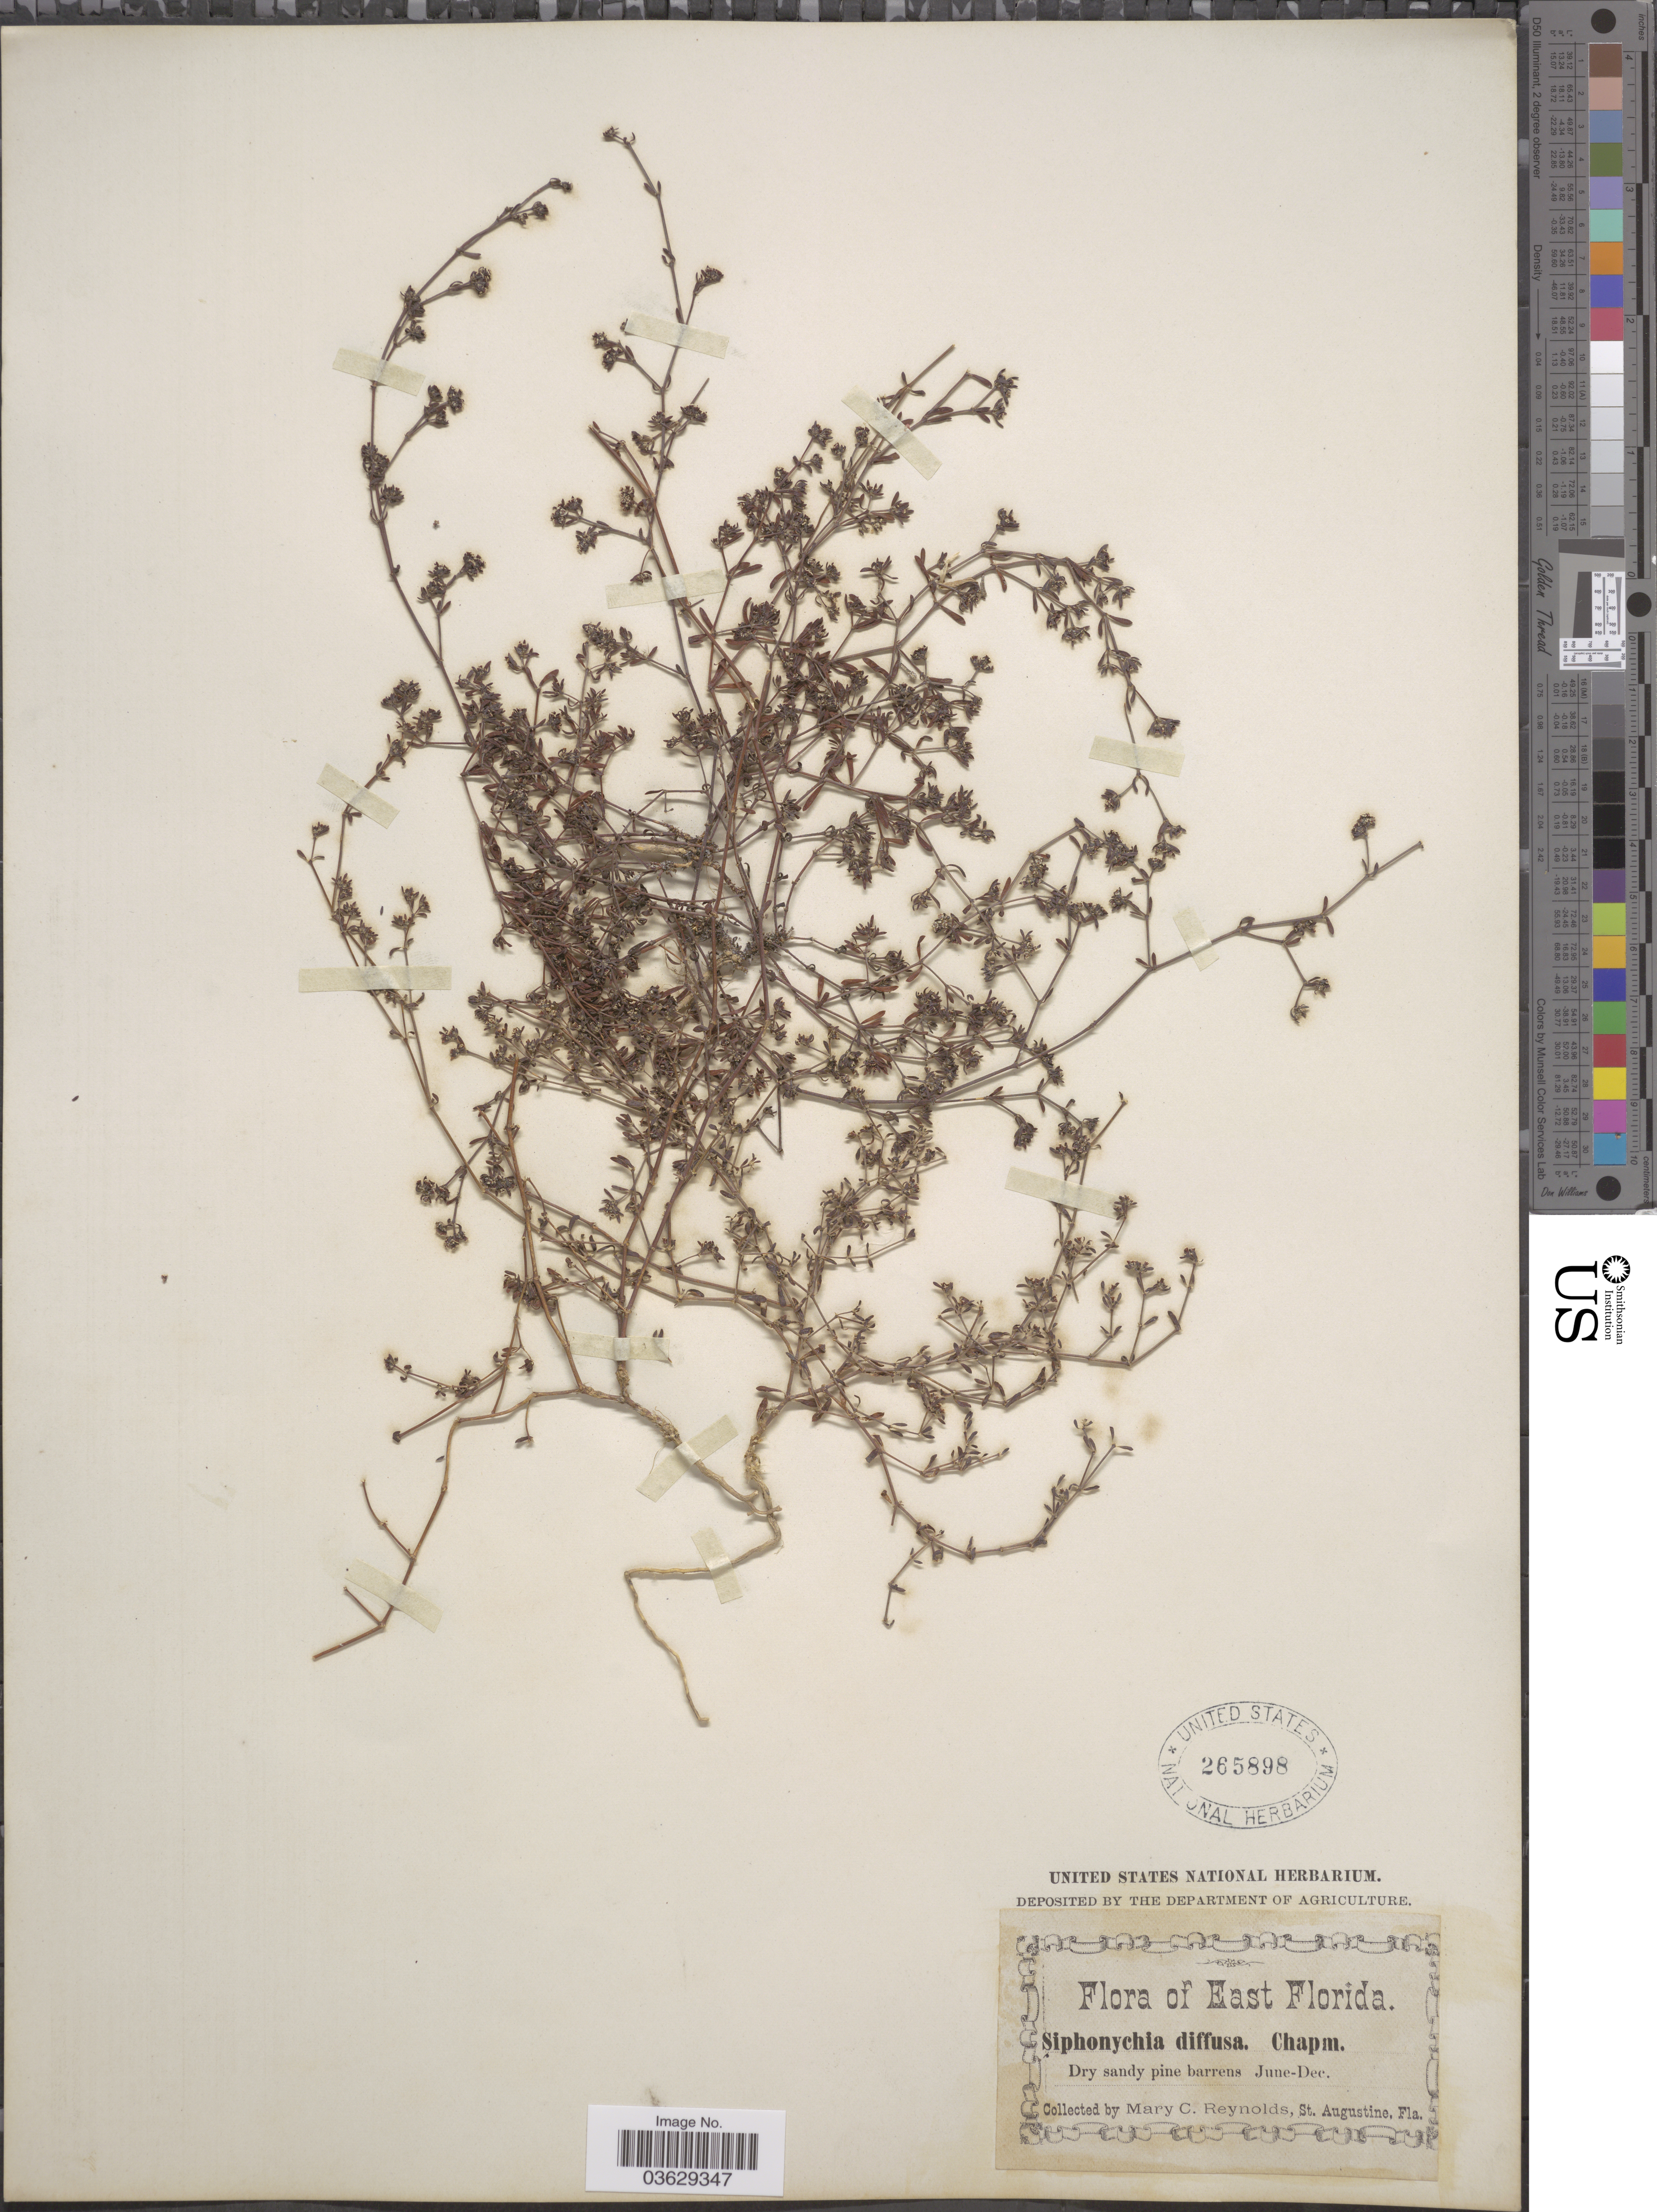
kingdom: Plantae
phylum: Tracheophyta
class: Magnoliopsida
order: Caryophyllales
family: Caryophyllaceae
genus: Paronychia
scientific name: Paronychia americana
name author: (Nutt.) Fenzl ex Walp.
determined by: Strong, Mark T., (BOT), Smithsonian Institution - National Museum of Natural History (UNITED STATES)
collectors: M. Reynolds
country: United States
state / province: Florida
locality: East Florida.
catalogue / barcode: US 265898